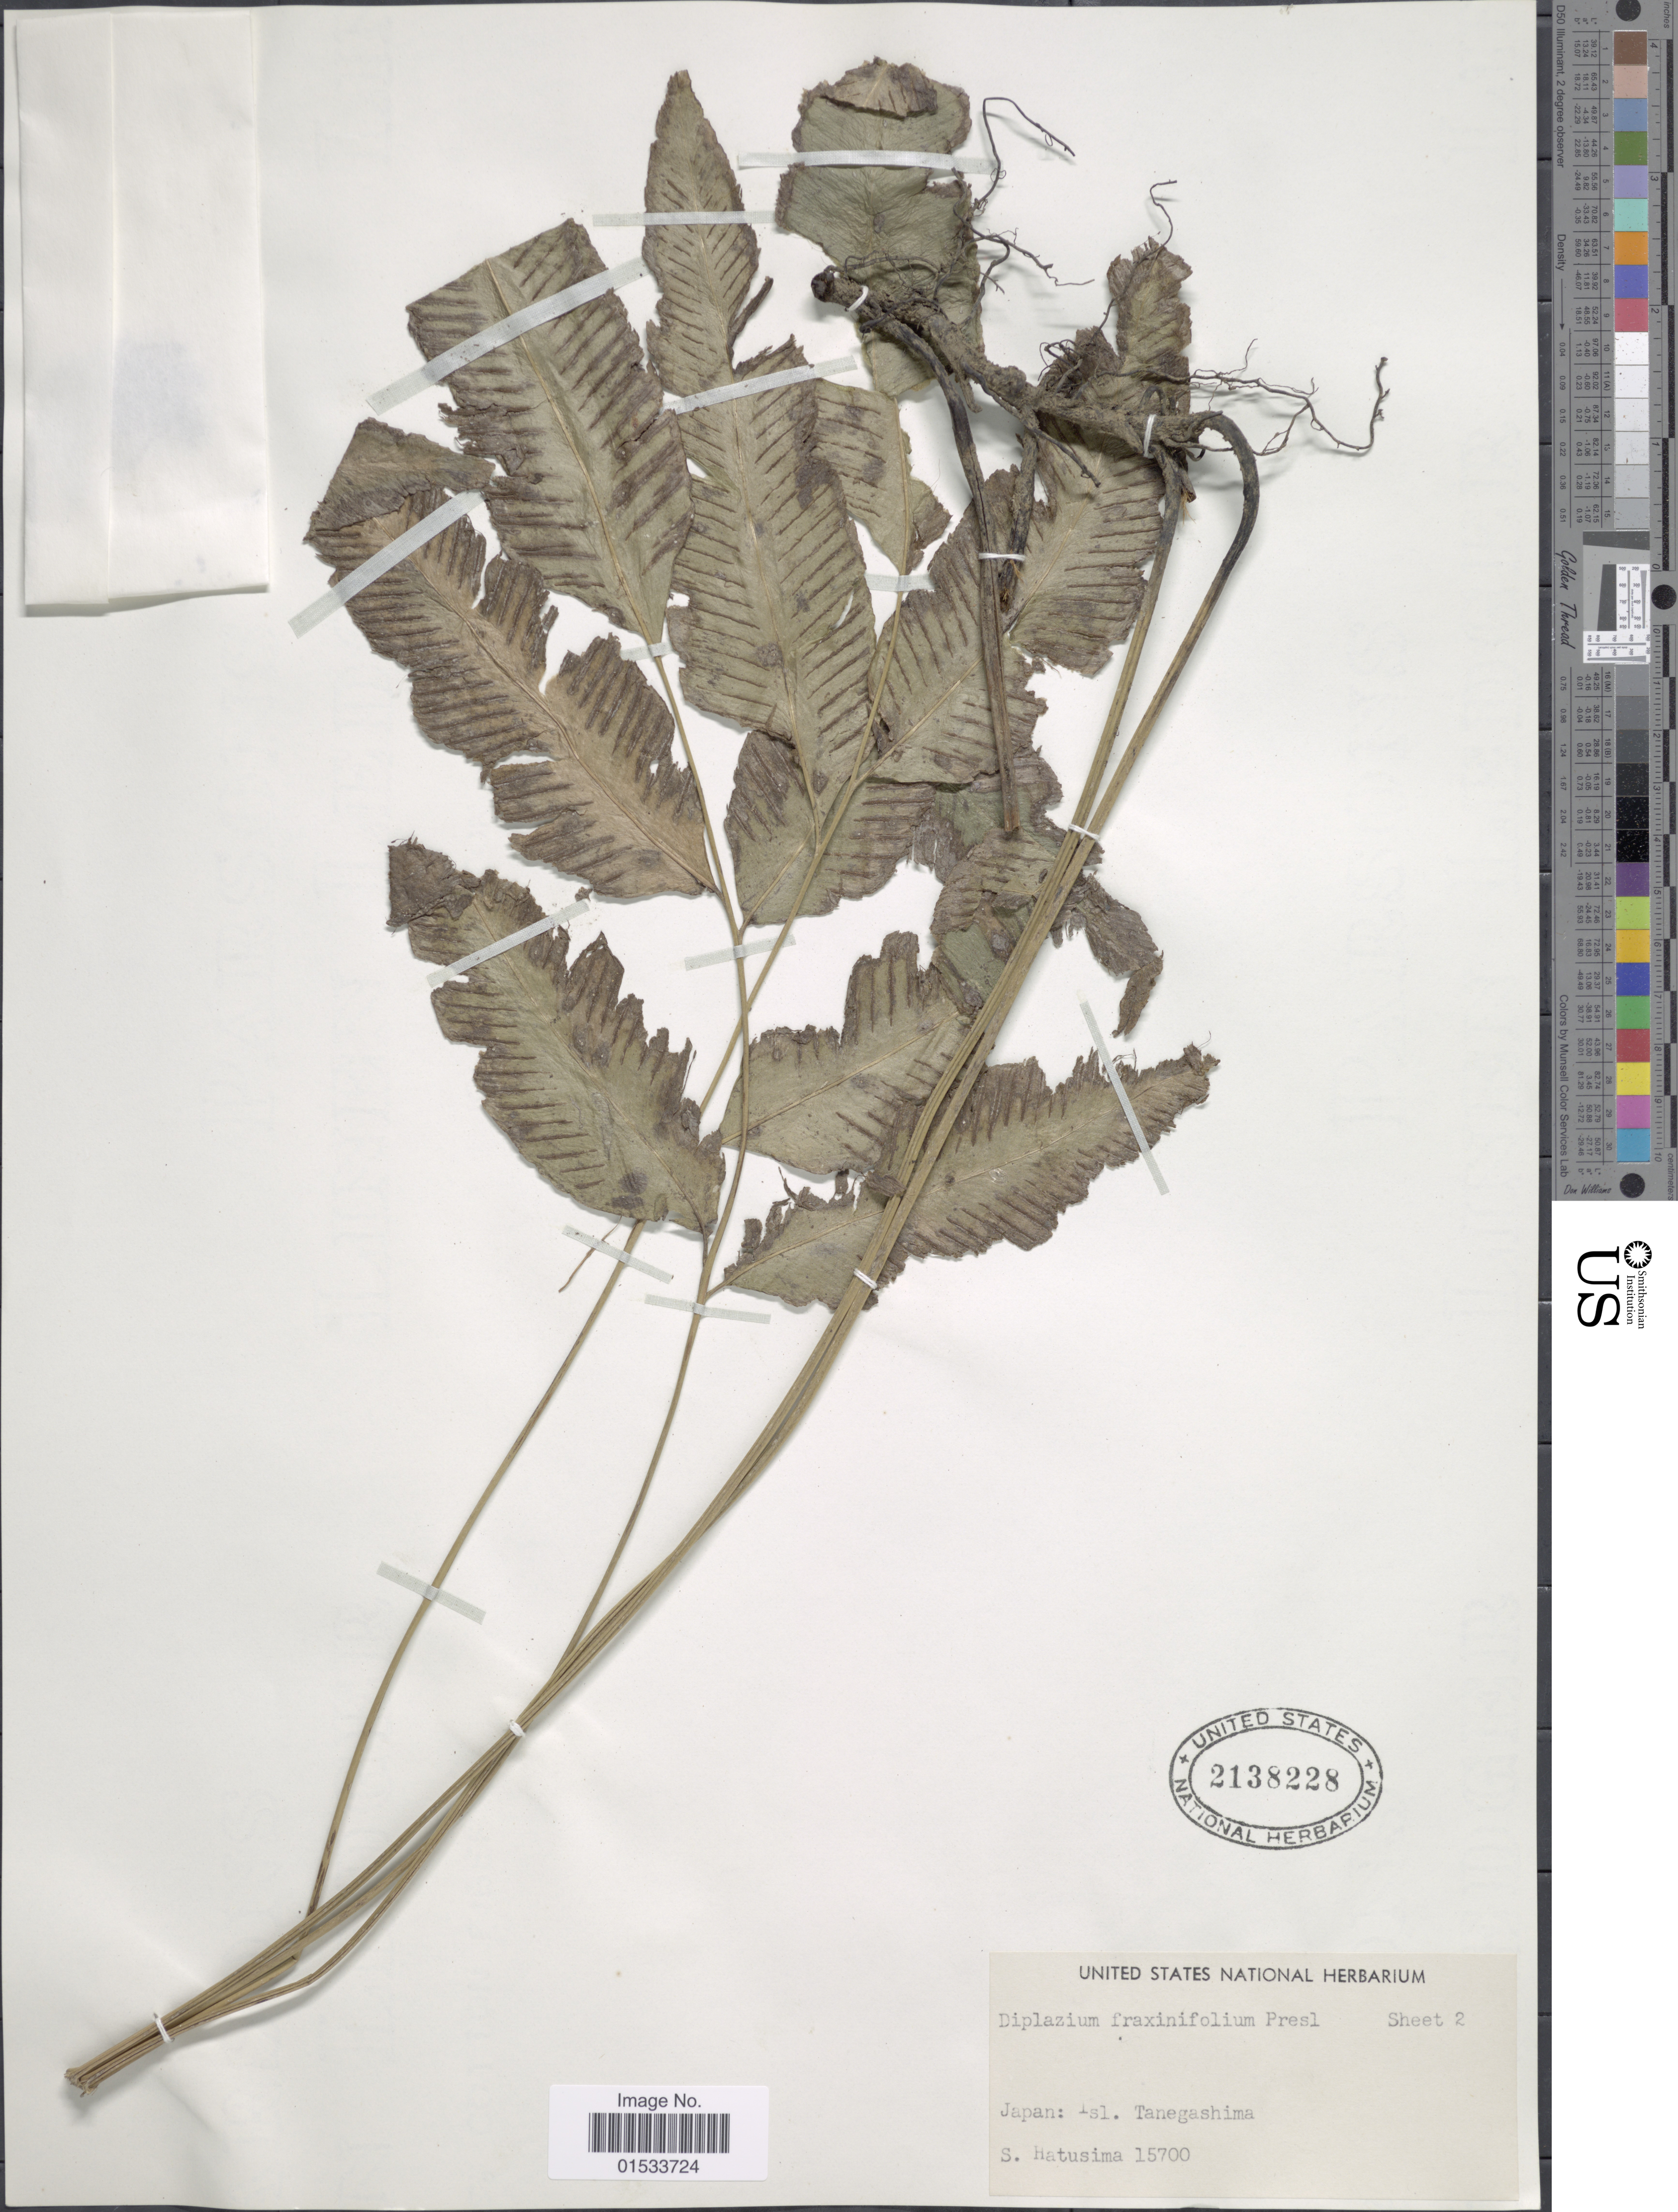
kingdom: Plantae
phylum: Tracheophyta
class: Polypodiopsida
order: Polypodiales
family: Athyriaceae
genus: Diplazium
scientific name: Diplazium fraxinifolium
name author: C. Presl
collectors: S. Hatusima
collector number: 15700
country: Japan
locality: Isl. Tanegashima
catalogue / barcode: US 2138228